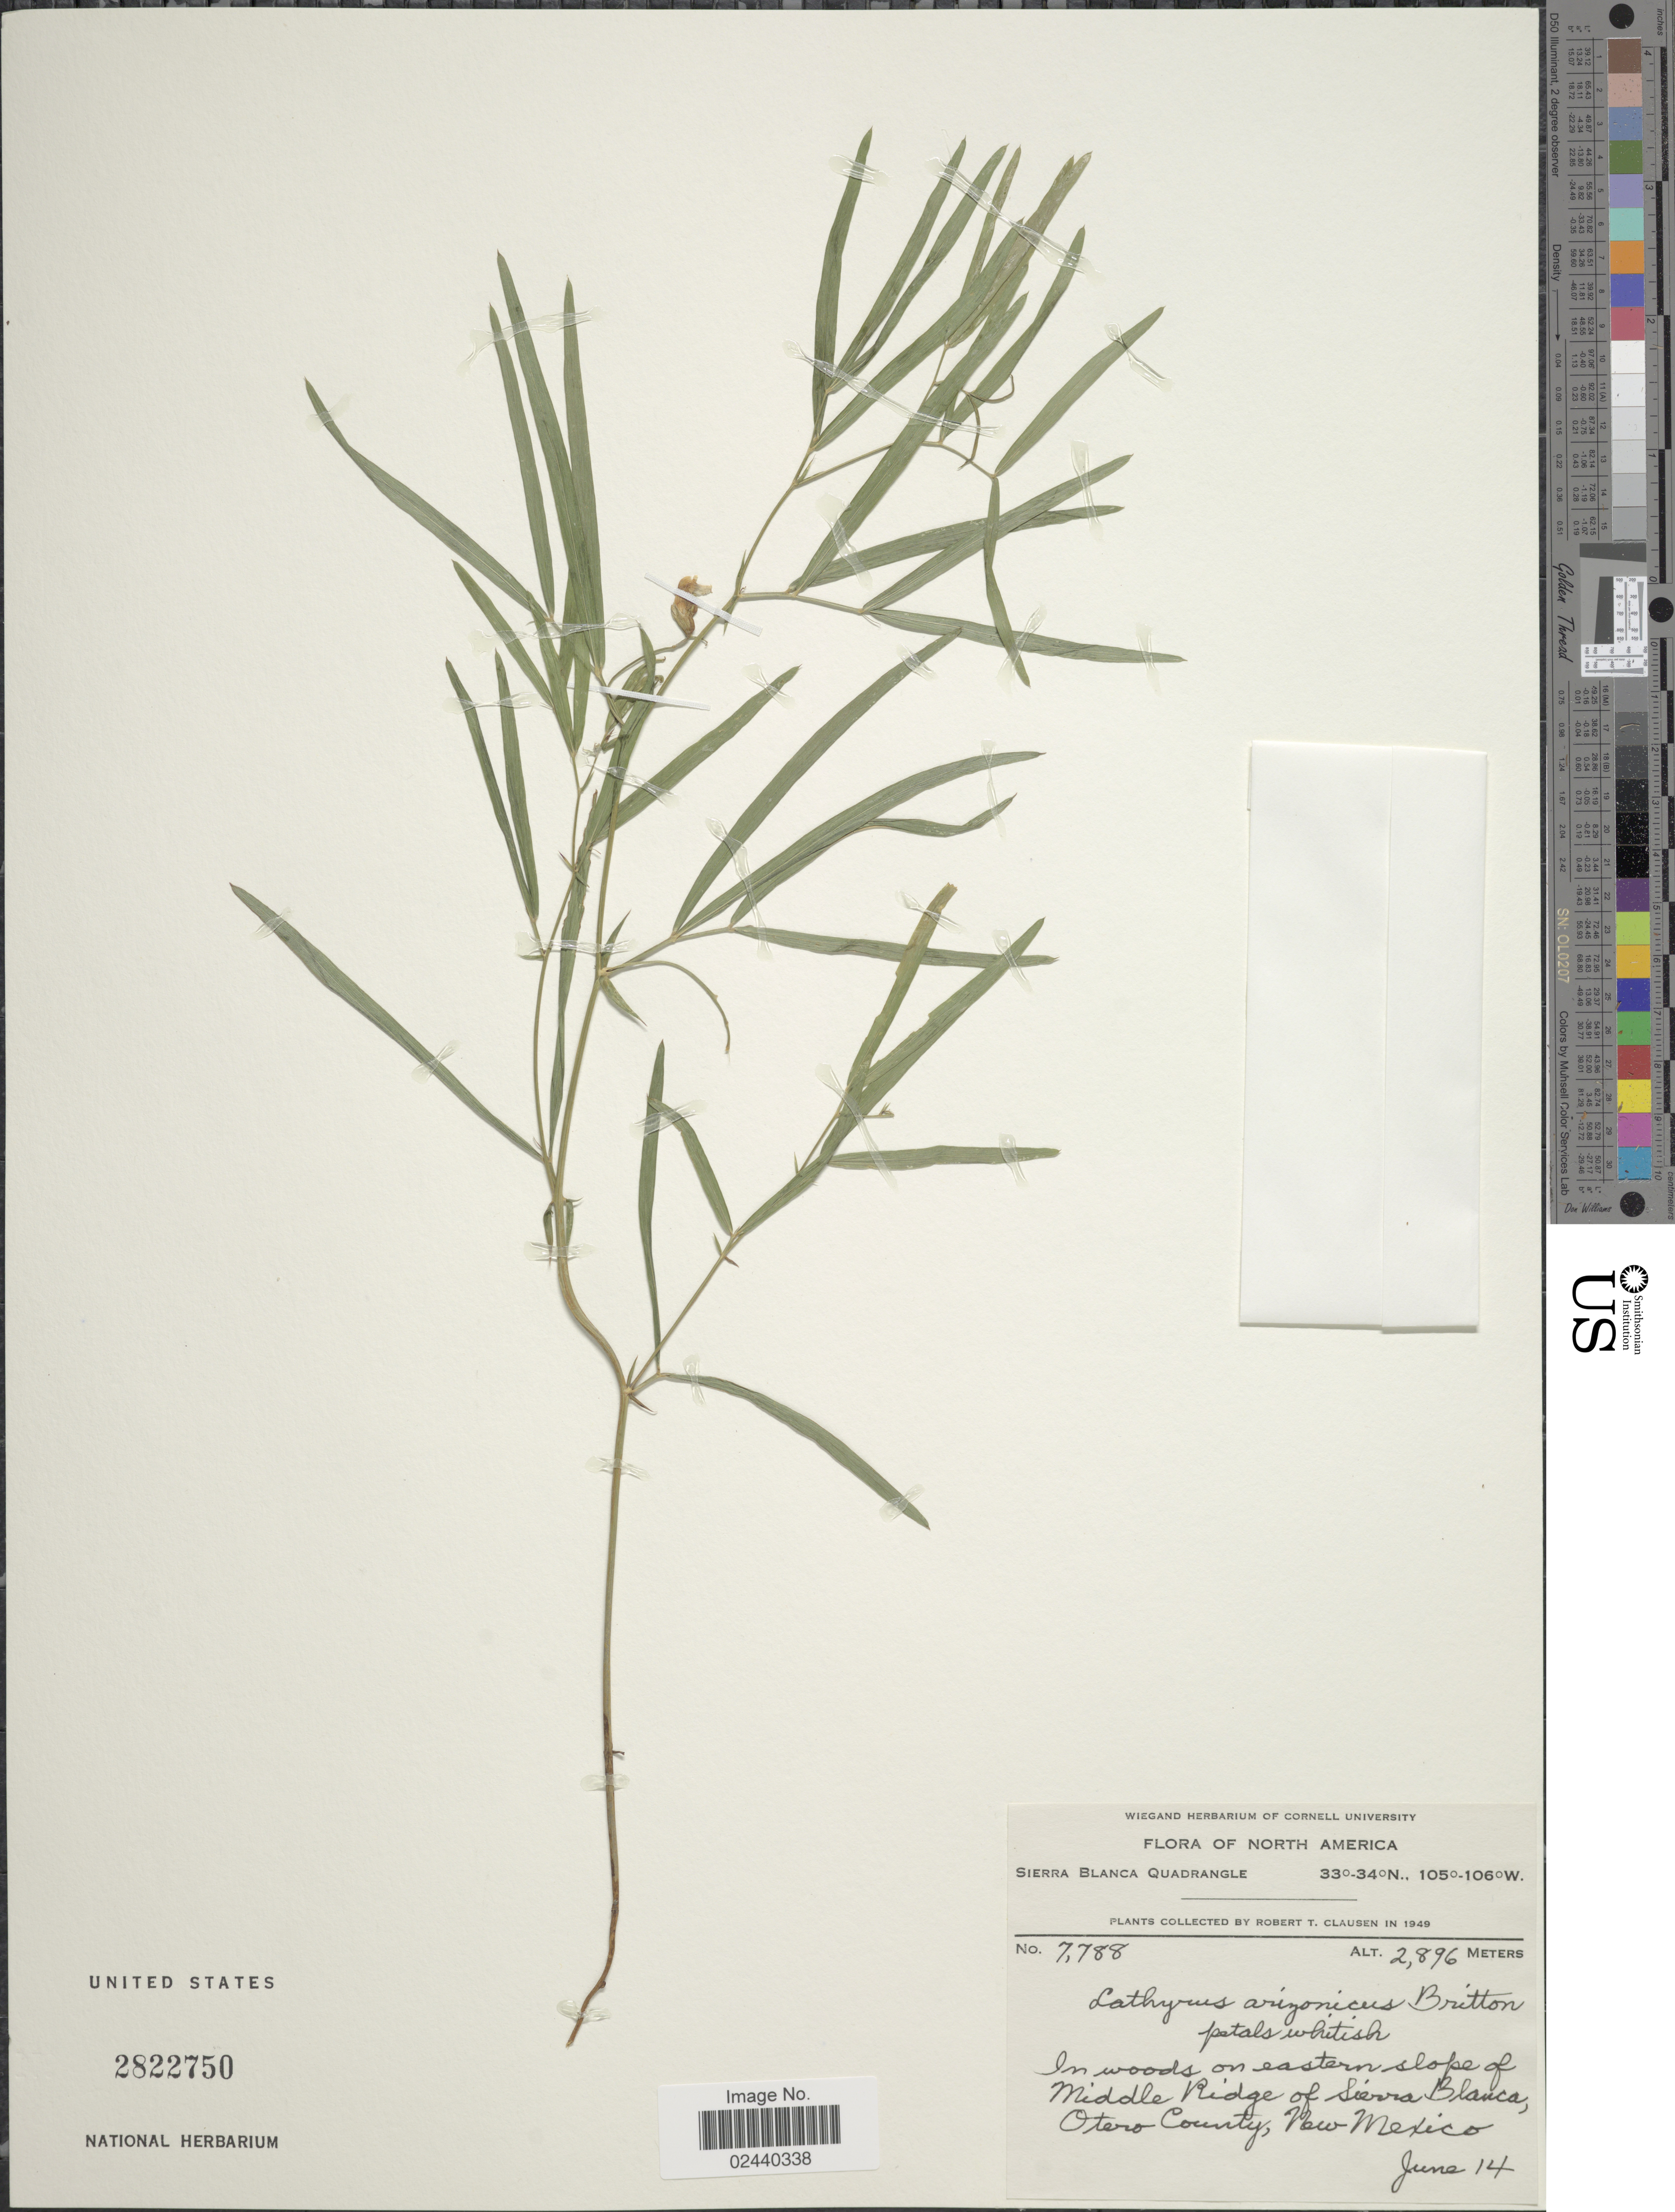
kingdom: Plantae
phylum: Tracheophyta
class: Magnoliopsida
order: Fabales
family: Fabaceae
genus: Lathyrus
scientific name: Lathyrus arizonicus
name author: Britton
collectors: R. T. Clausen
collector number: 7788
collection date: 1949-06-14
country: United States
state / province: New Mexico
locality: Sierra Blanca Quadrangle, in woods on eastern slope of Middle Ridge of Sierra Blanca, Otero County.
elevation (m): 2896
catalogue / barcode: US 2822750